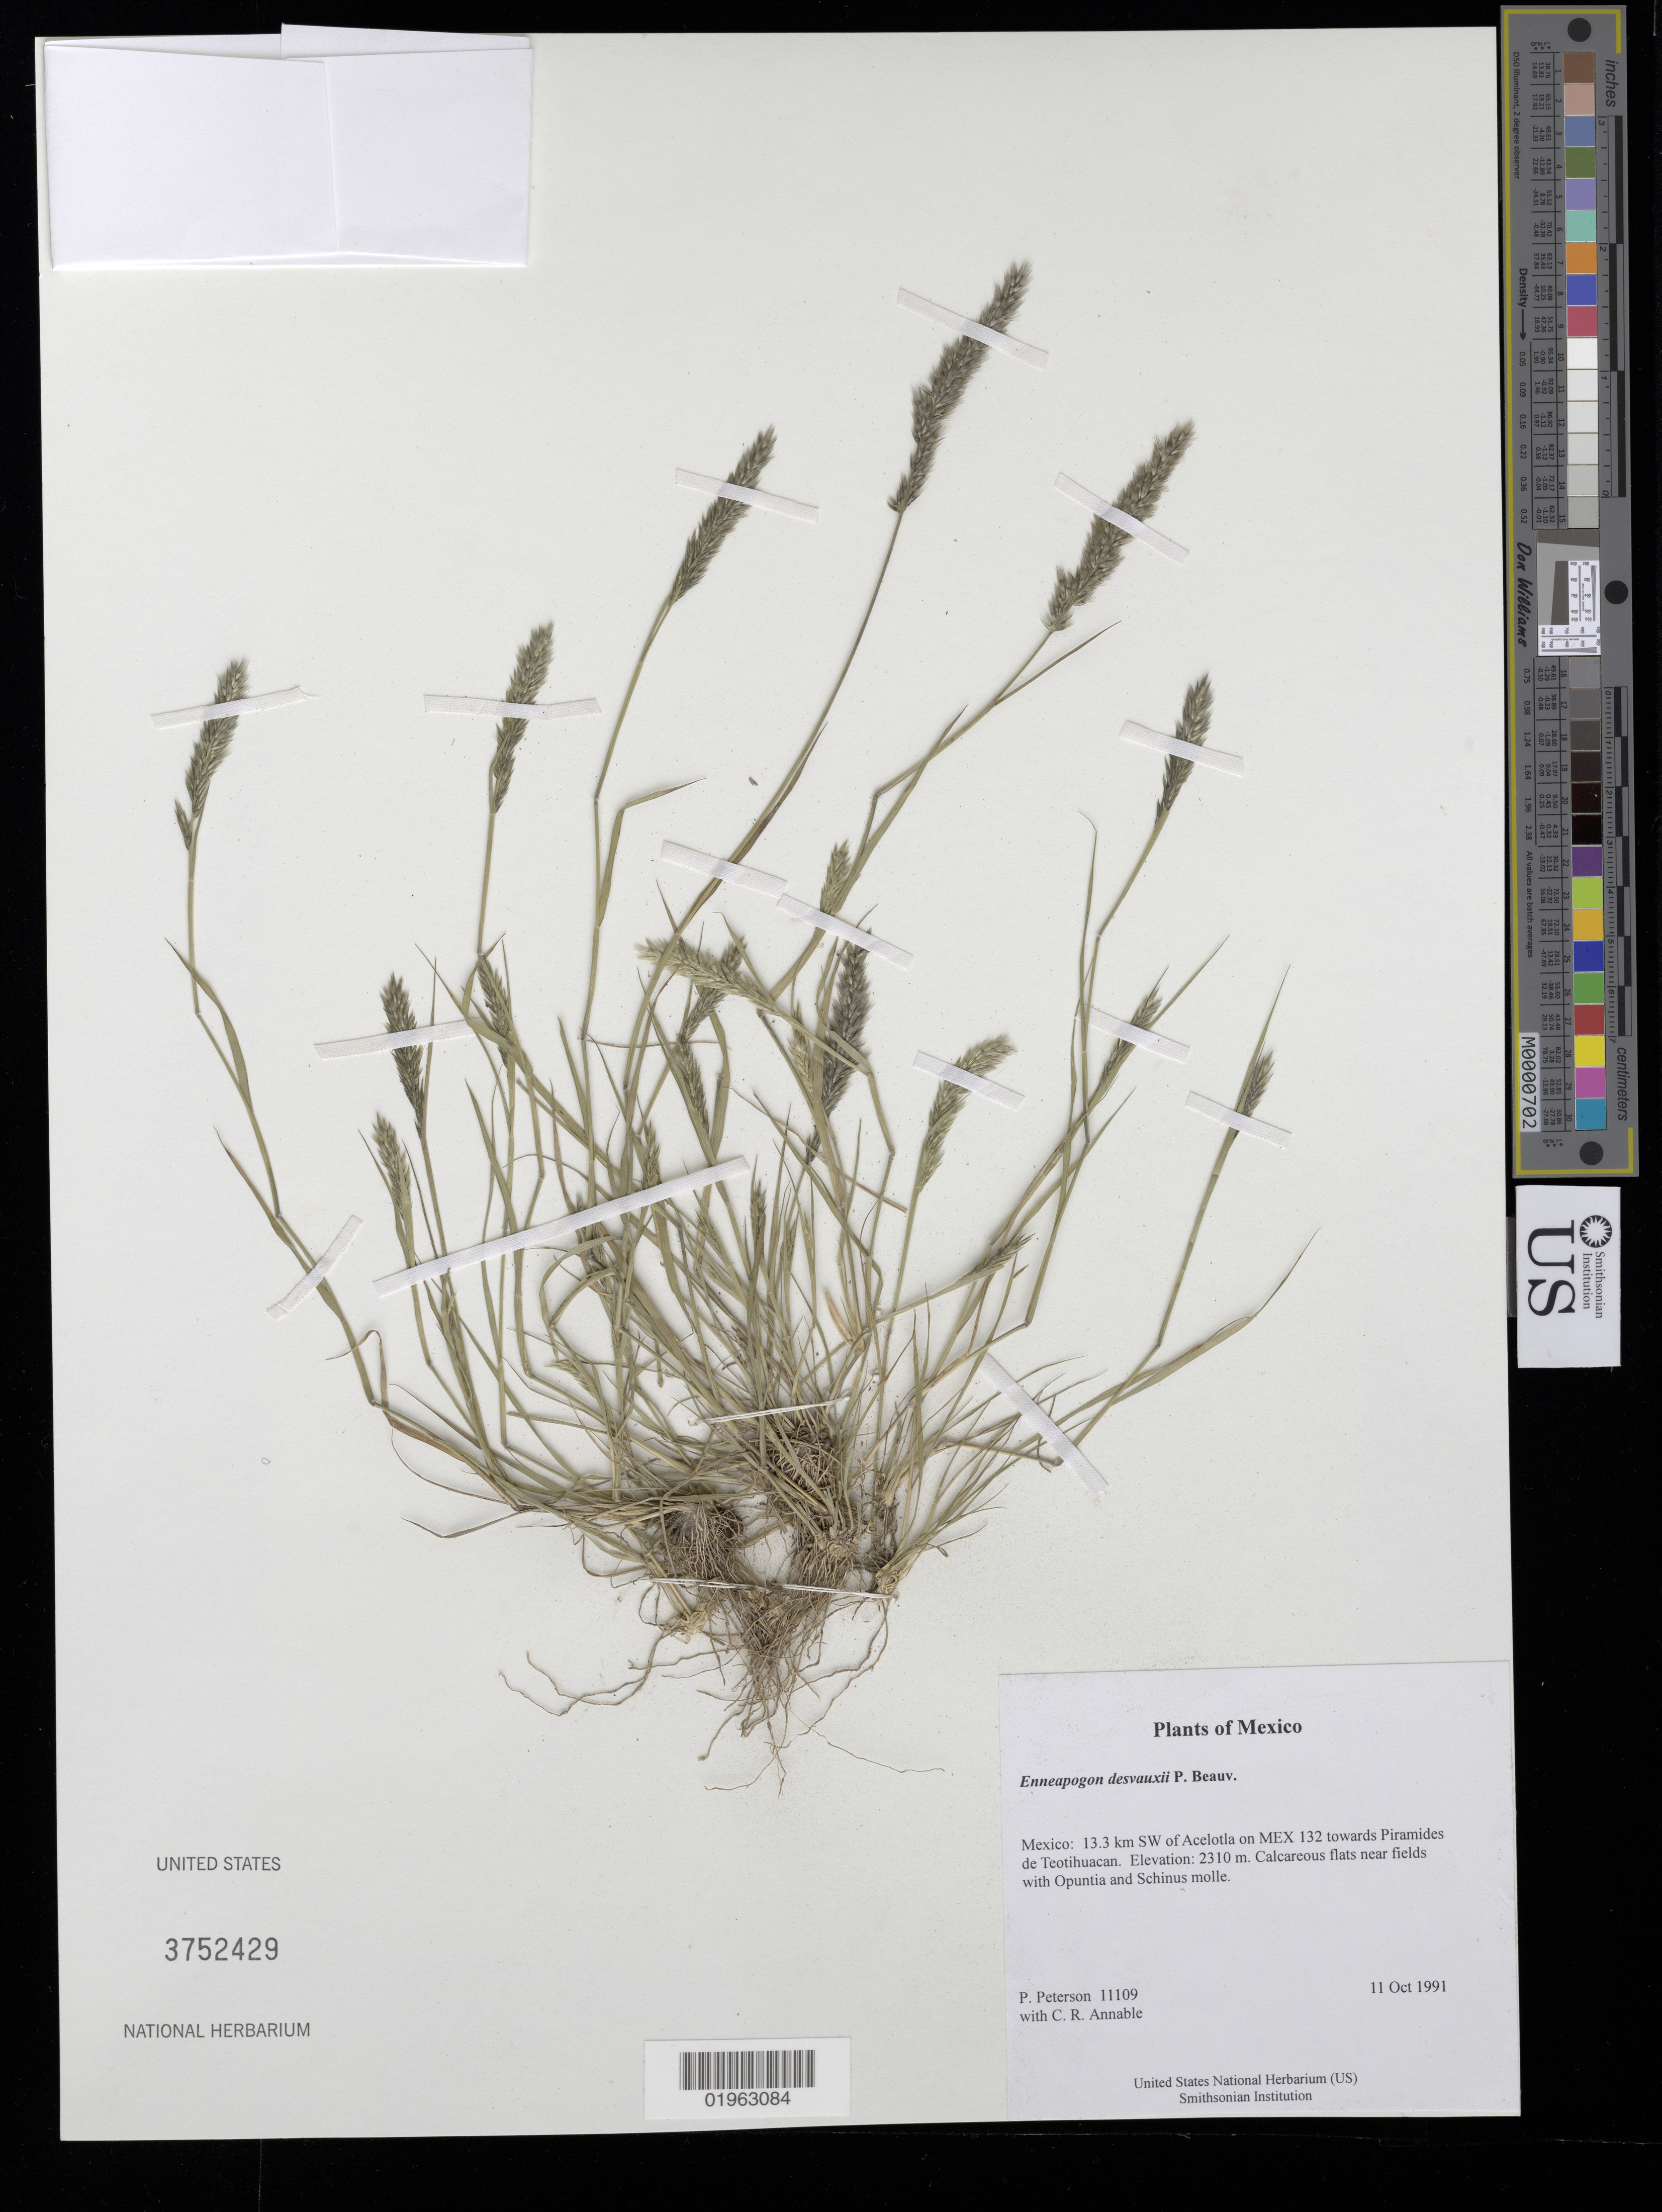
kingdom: Plantae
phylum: Tracheophyta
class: Liliopsida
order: Poales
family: Poaceae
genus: Enneapogon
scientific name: Enneapogon desvauxii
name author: P. Beauv.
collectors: P. M. Peterson & C. R. Annable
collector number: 11109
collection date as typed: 11 Oct 1991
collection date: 1991-10-11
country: Mexico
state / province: México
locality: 13.3 km SW of Acelotla on MEX 132 towards Piramides de Teotihuacan.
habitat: Calcareous flats near fields with Opuntia and Schinus molle.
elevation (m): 2310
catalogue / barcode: US 3752429